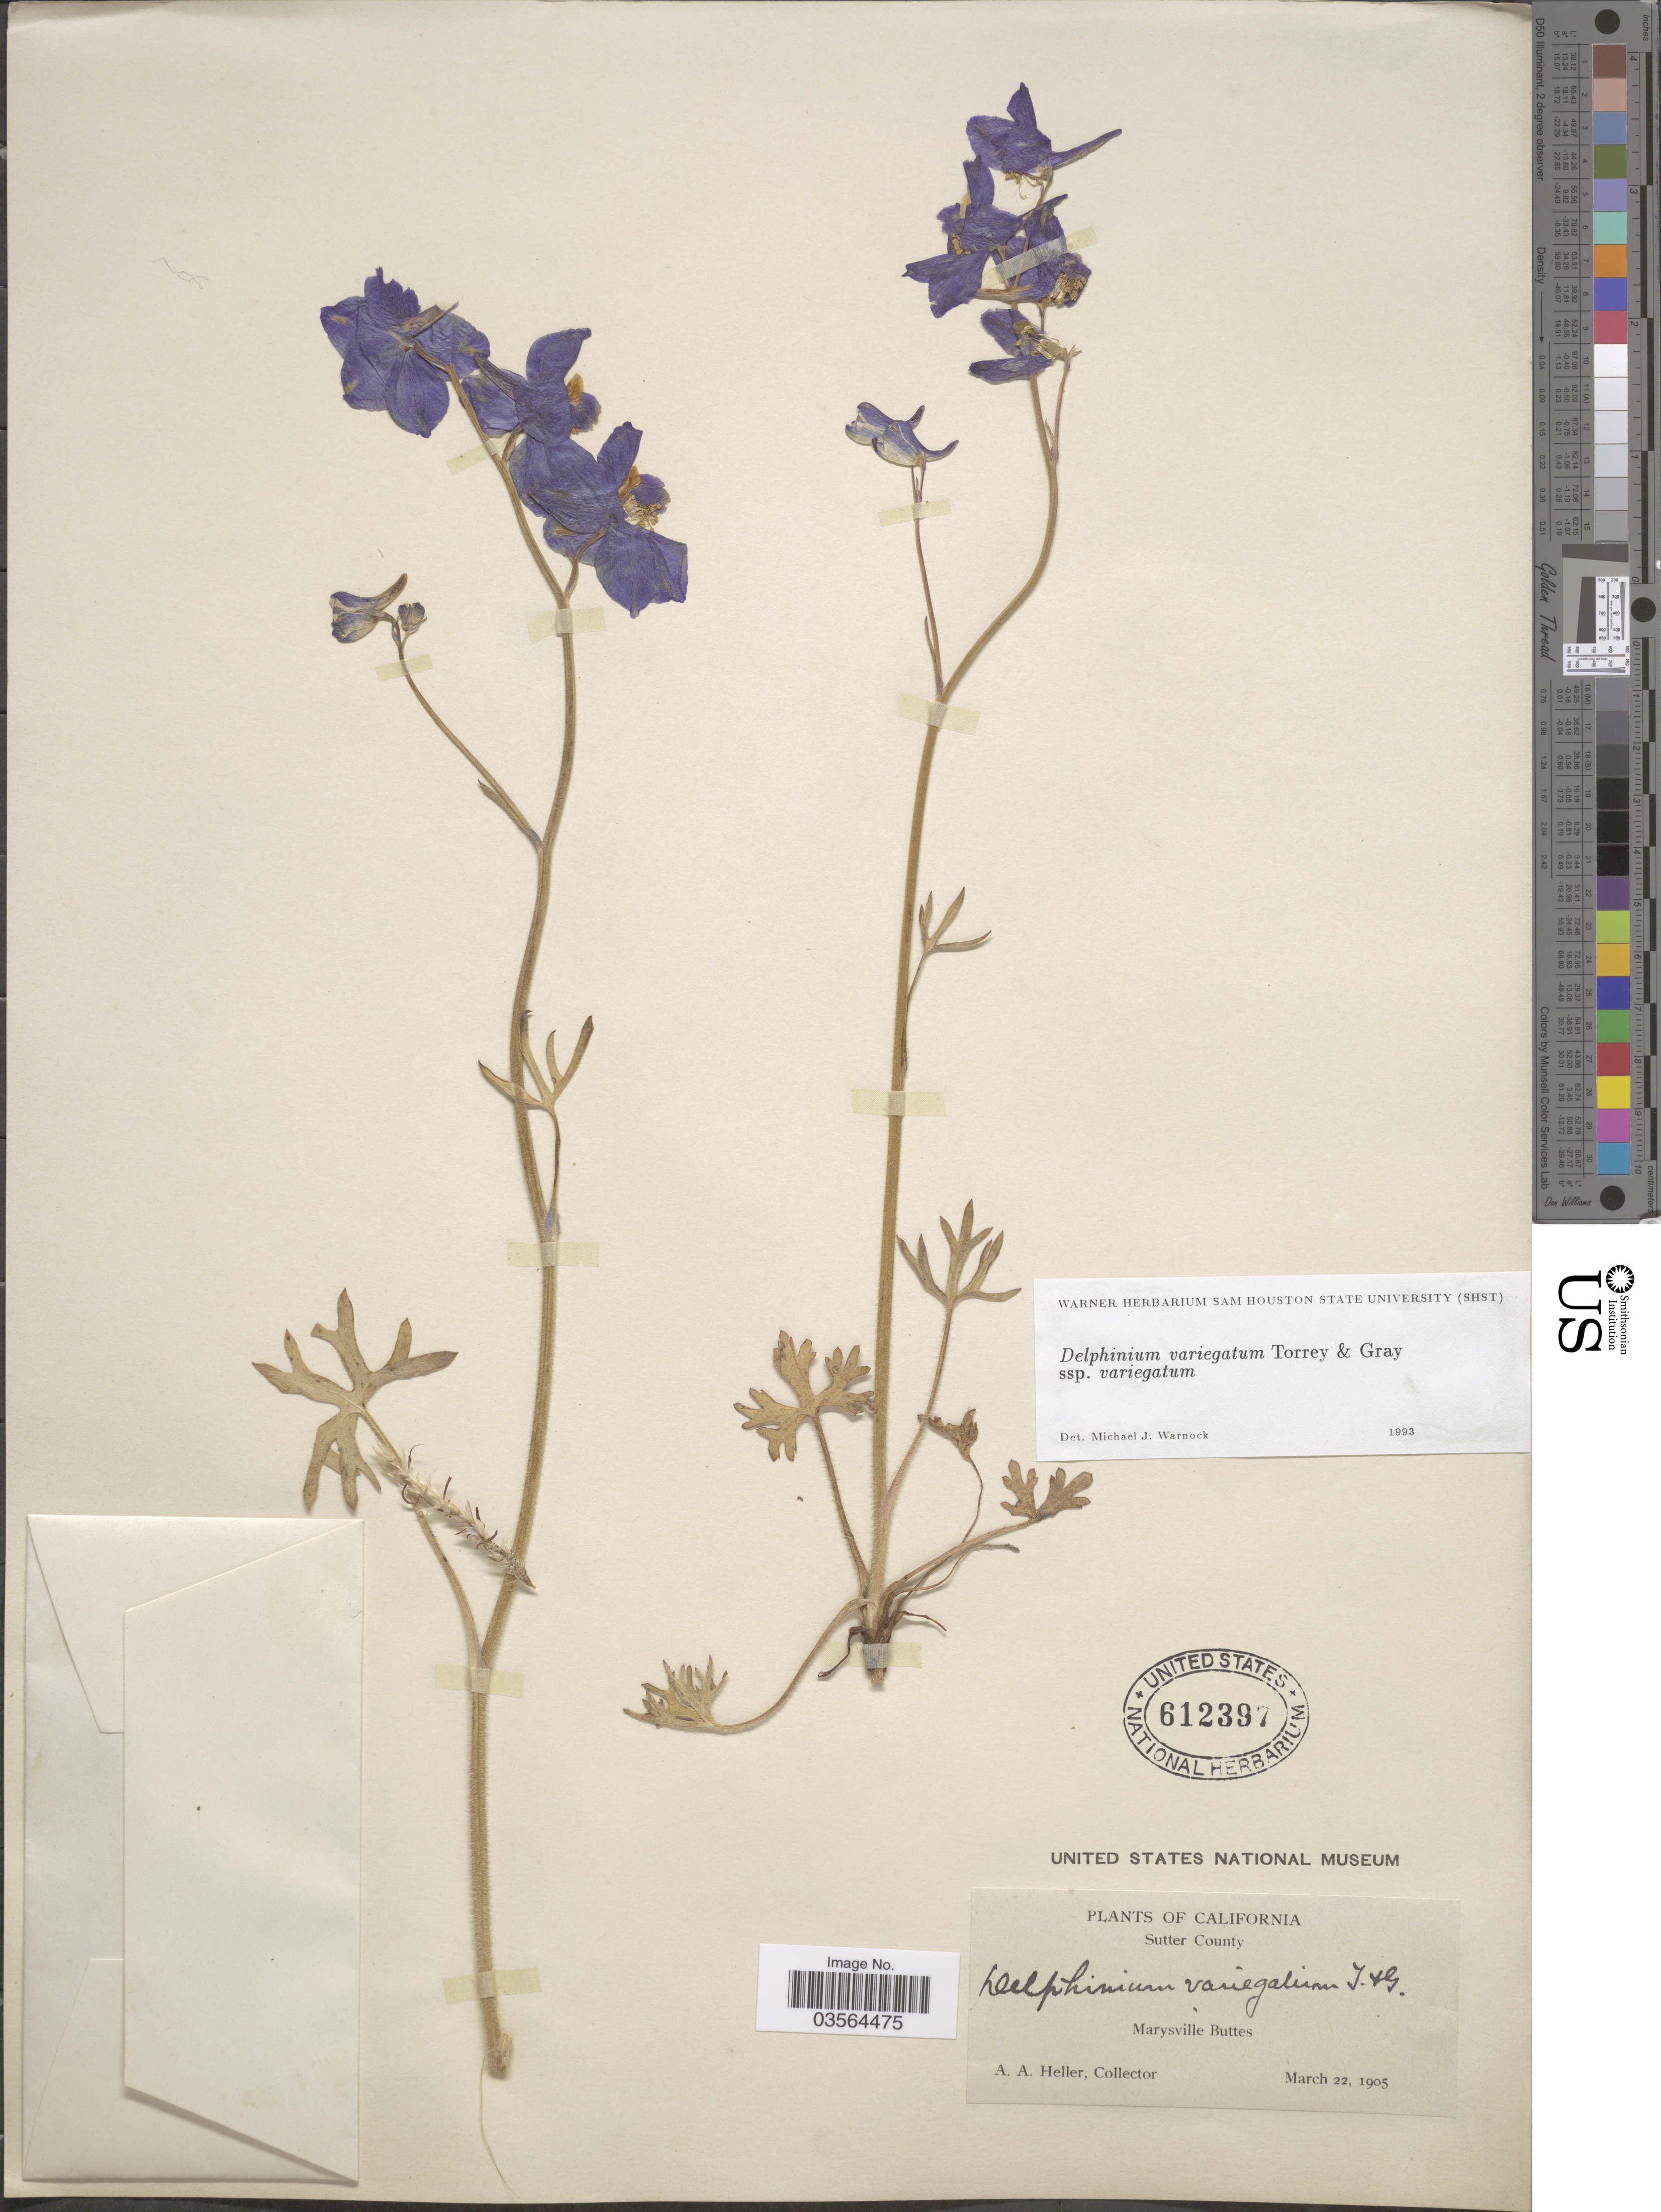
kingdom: Plantae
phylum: Tracheophyta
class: Magnoliopsida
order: Ranunculales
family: Ranunculaceae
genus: Delphinium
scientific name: Delphinium variegatum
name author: Torr. & A. Gray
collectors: A. A. Heller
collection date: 1905-03-22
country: United States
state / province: California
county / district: Sutter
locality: Sutter County. Marysville Buttes.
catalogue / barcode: US 612397